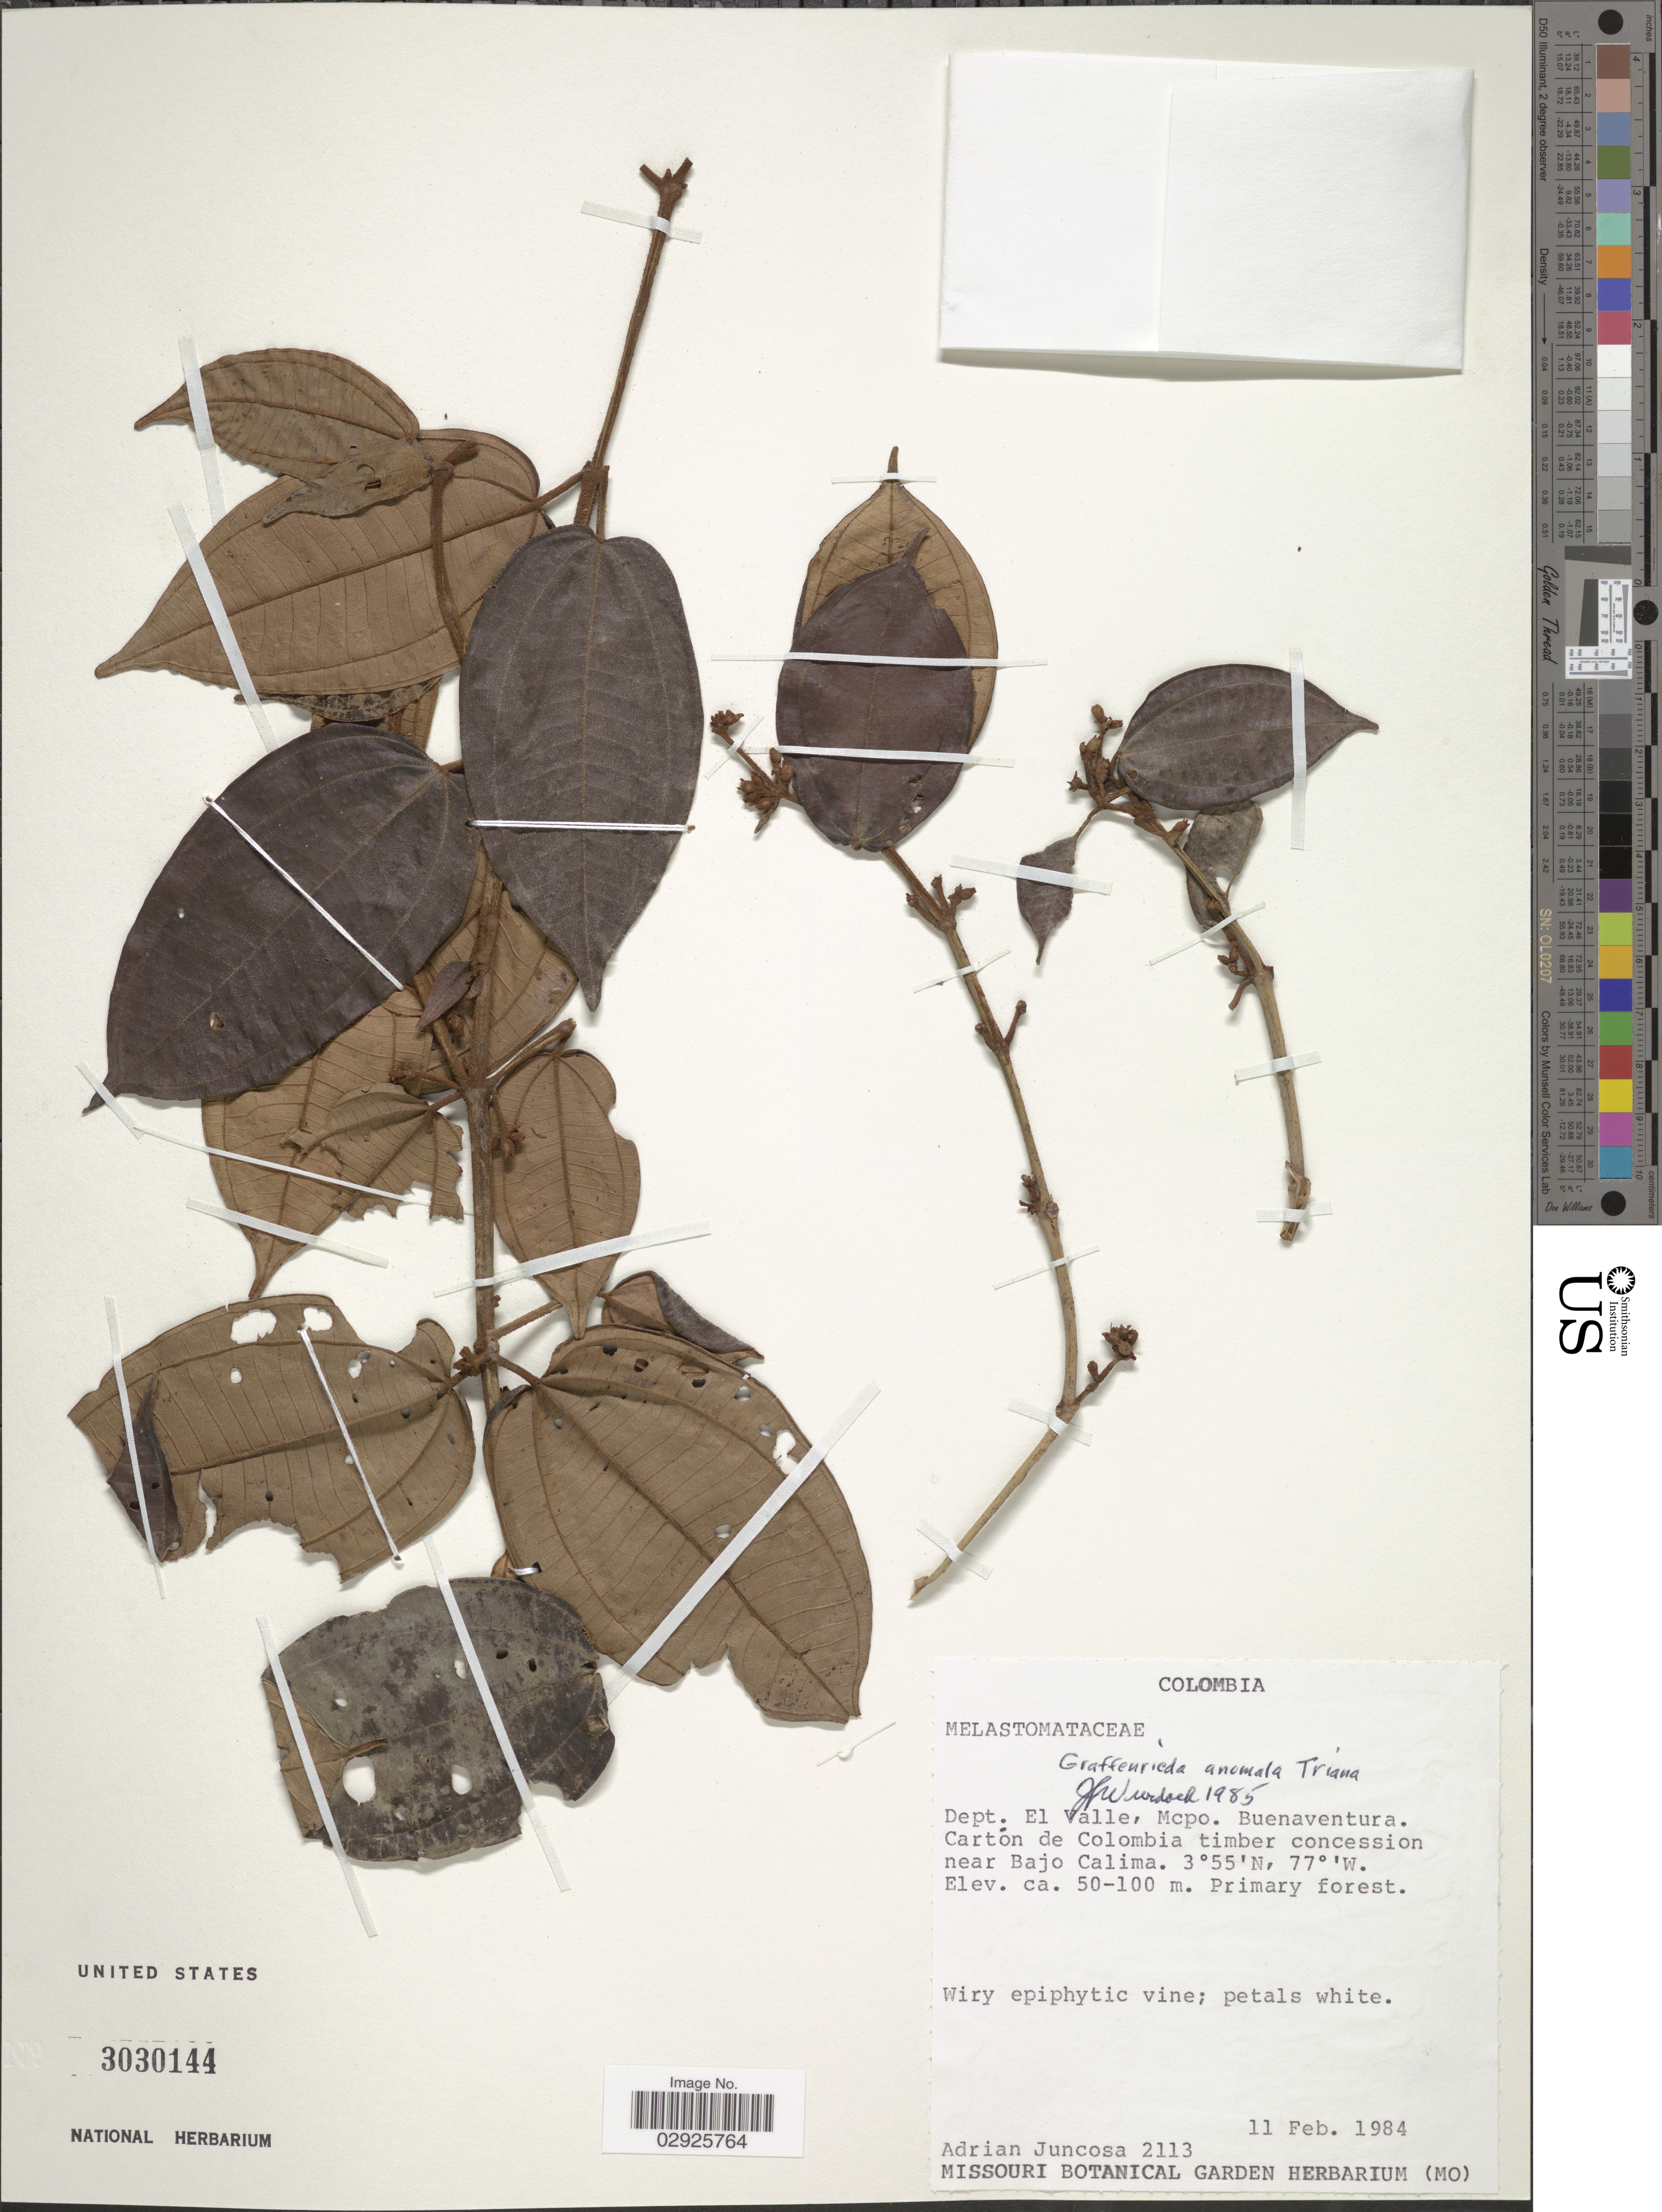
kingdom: Plantae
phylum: Tracheophyta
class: Magnoliopsida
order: Myrtales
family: Melastomataceae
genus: Graffenrieda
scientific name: Graffenrieda anomala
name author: Triana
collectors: A. Juncosa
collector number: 2113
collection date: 1984-02-11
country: Colombia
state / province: Valle del Cauca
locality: Dept. El Valle, Mcpo. Buenaventura. Cartón de Colombia timber concession near Bajo Calima.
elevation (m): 50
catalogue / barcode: US 3030144